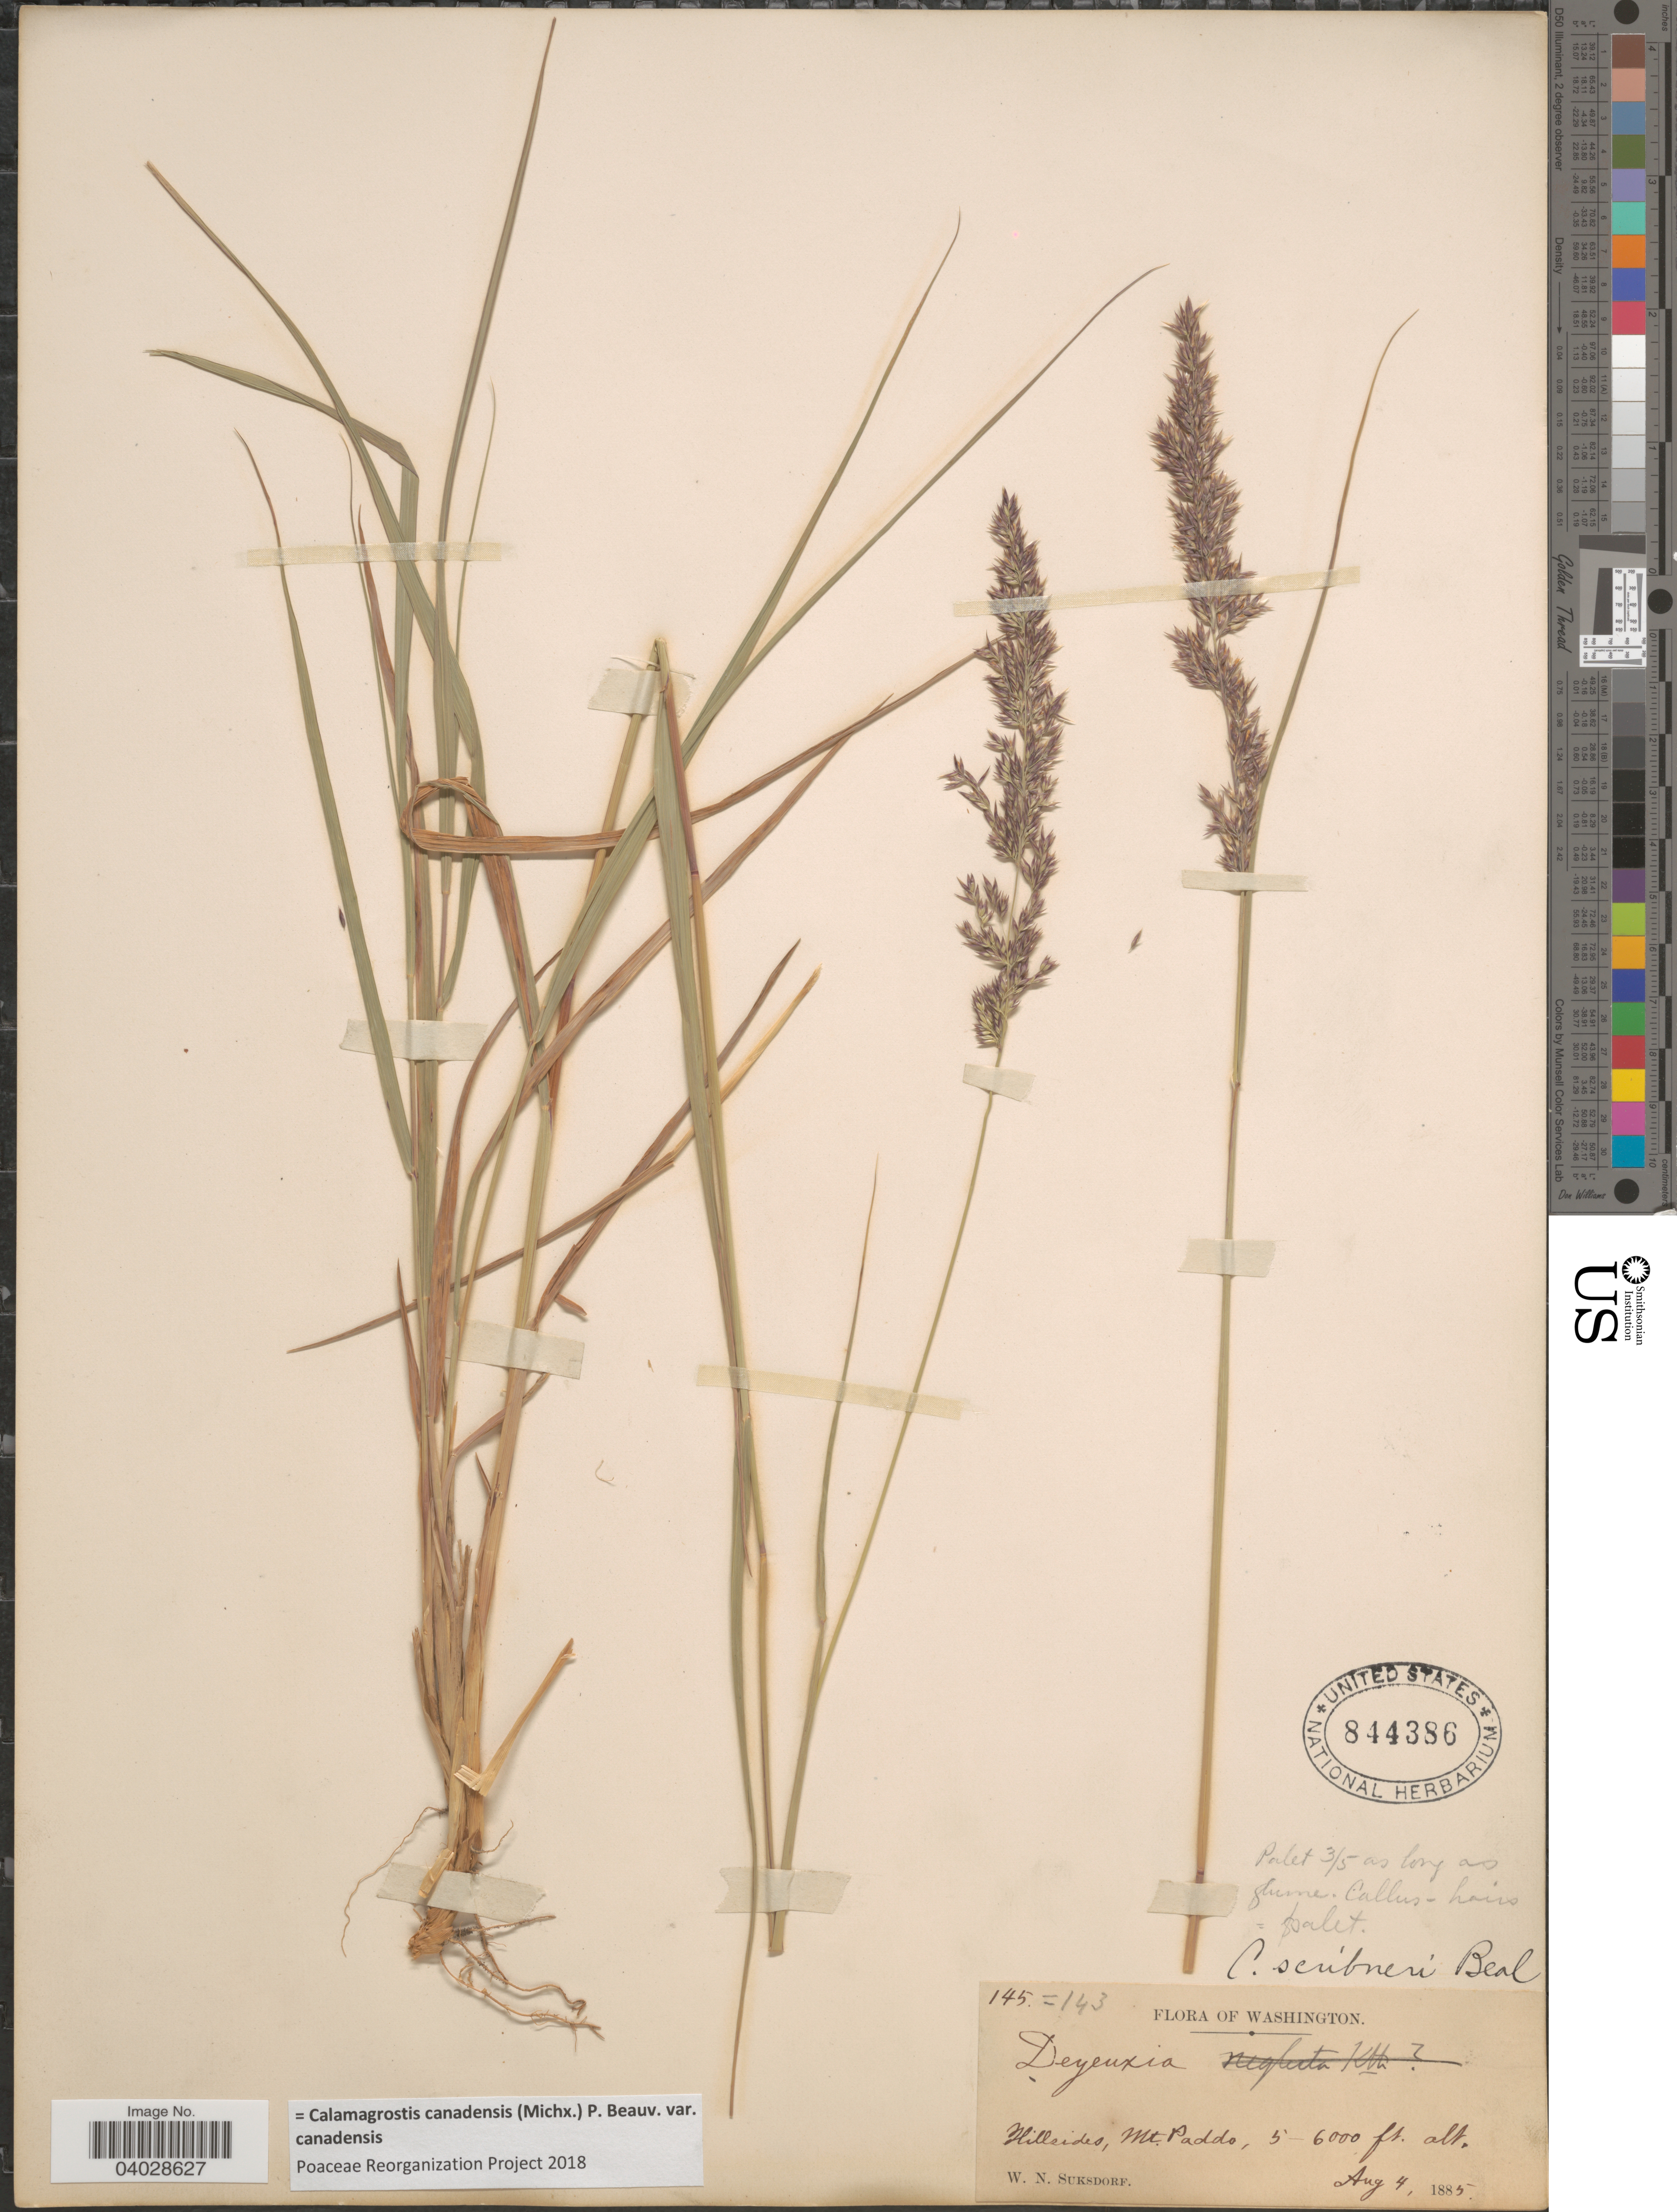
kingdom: Plantae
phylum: Tracheophyta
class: Liliopsida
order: Poales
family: Poaceae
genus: Calamagrostis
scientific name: Calamagrostis canadensis var. canadensis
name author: (Michx.) P. Beauv.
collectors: W. N. Suksdorf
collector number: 145=143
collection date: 1885-08-04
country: United States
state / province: Washington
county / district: Skamania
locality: Hillsides, Mt. Paddo.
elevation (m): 1524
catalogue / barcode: US 844386